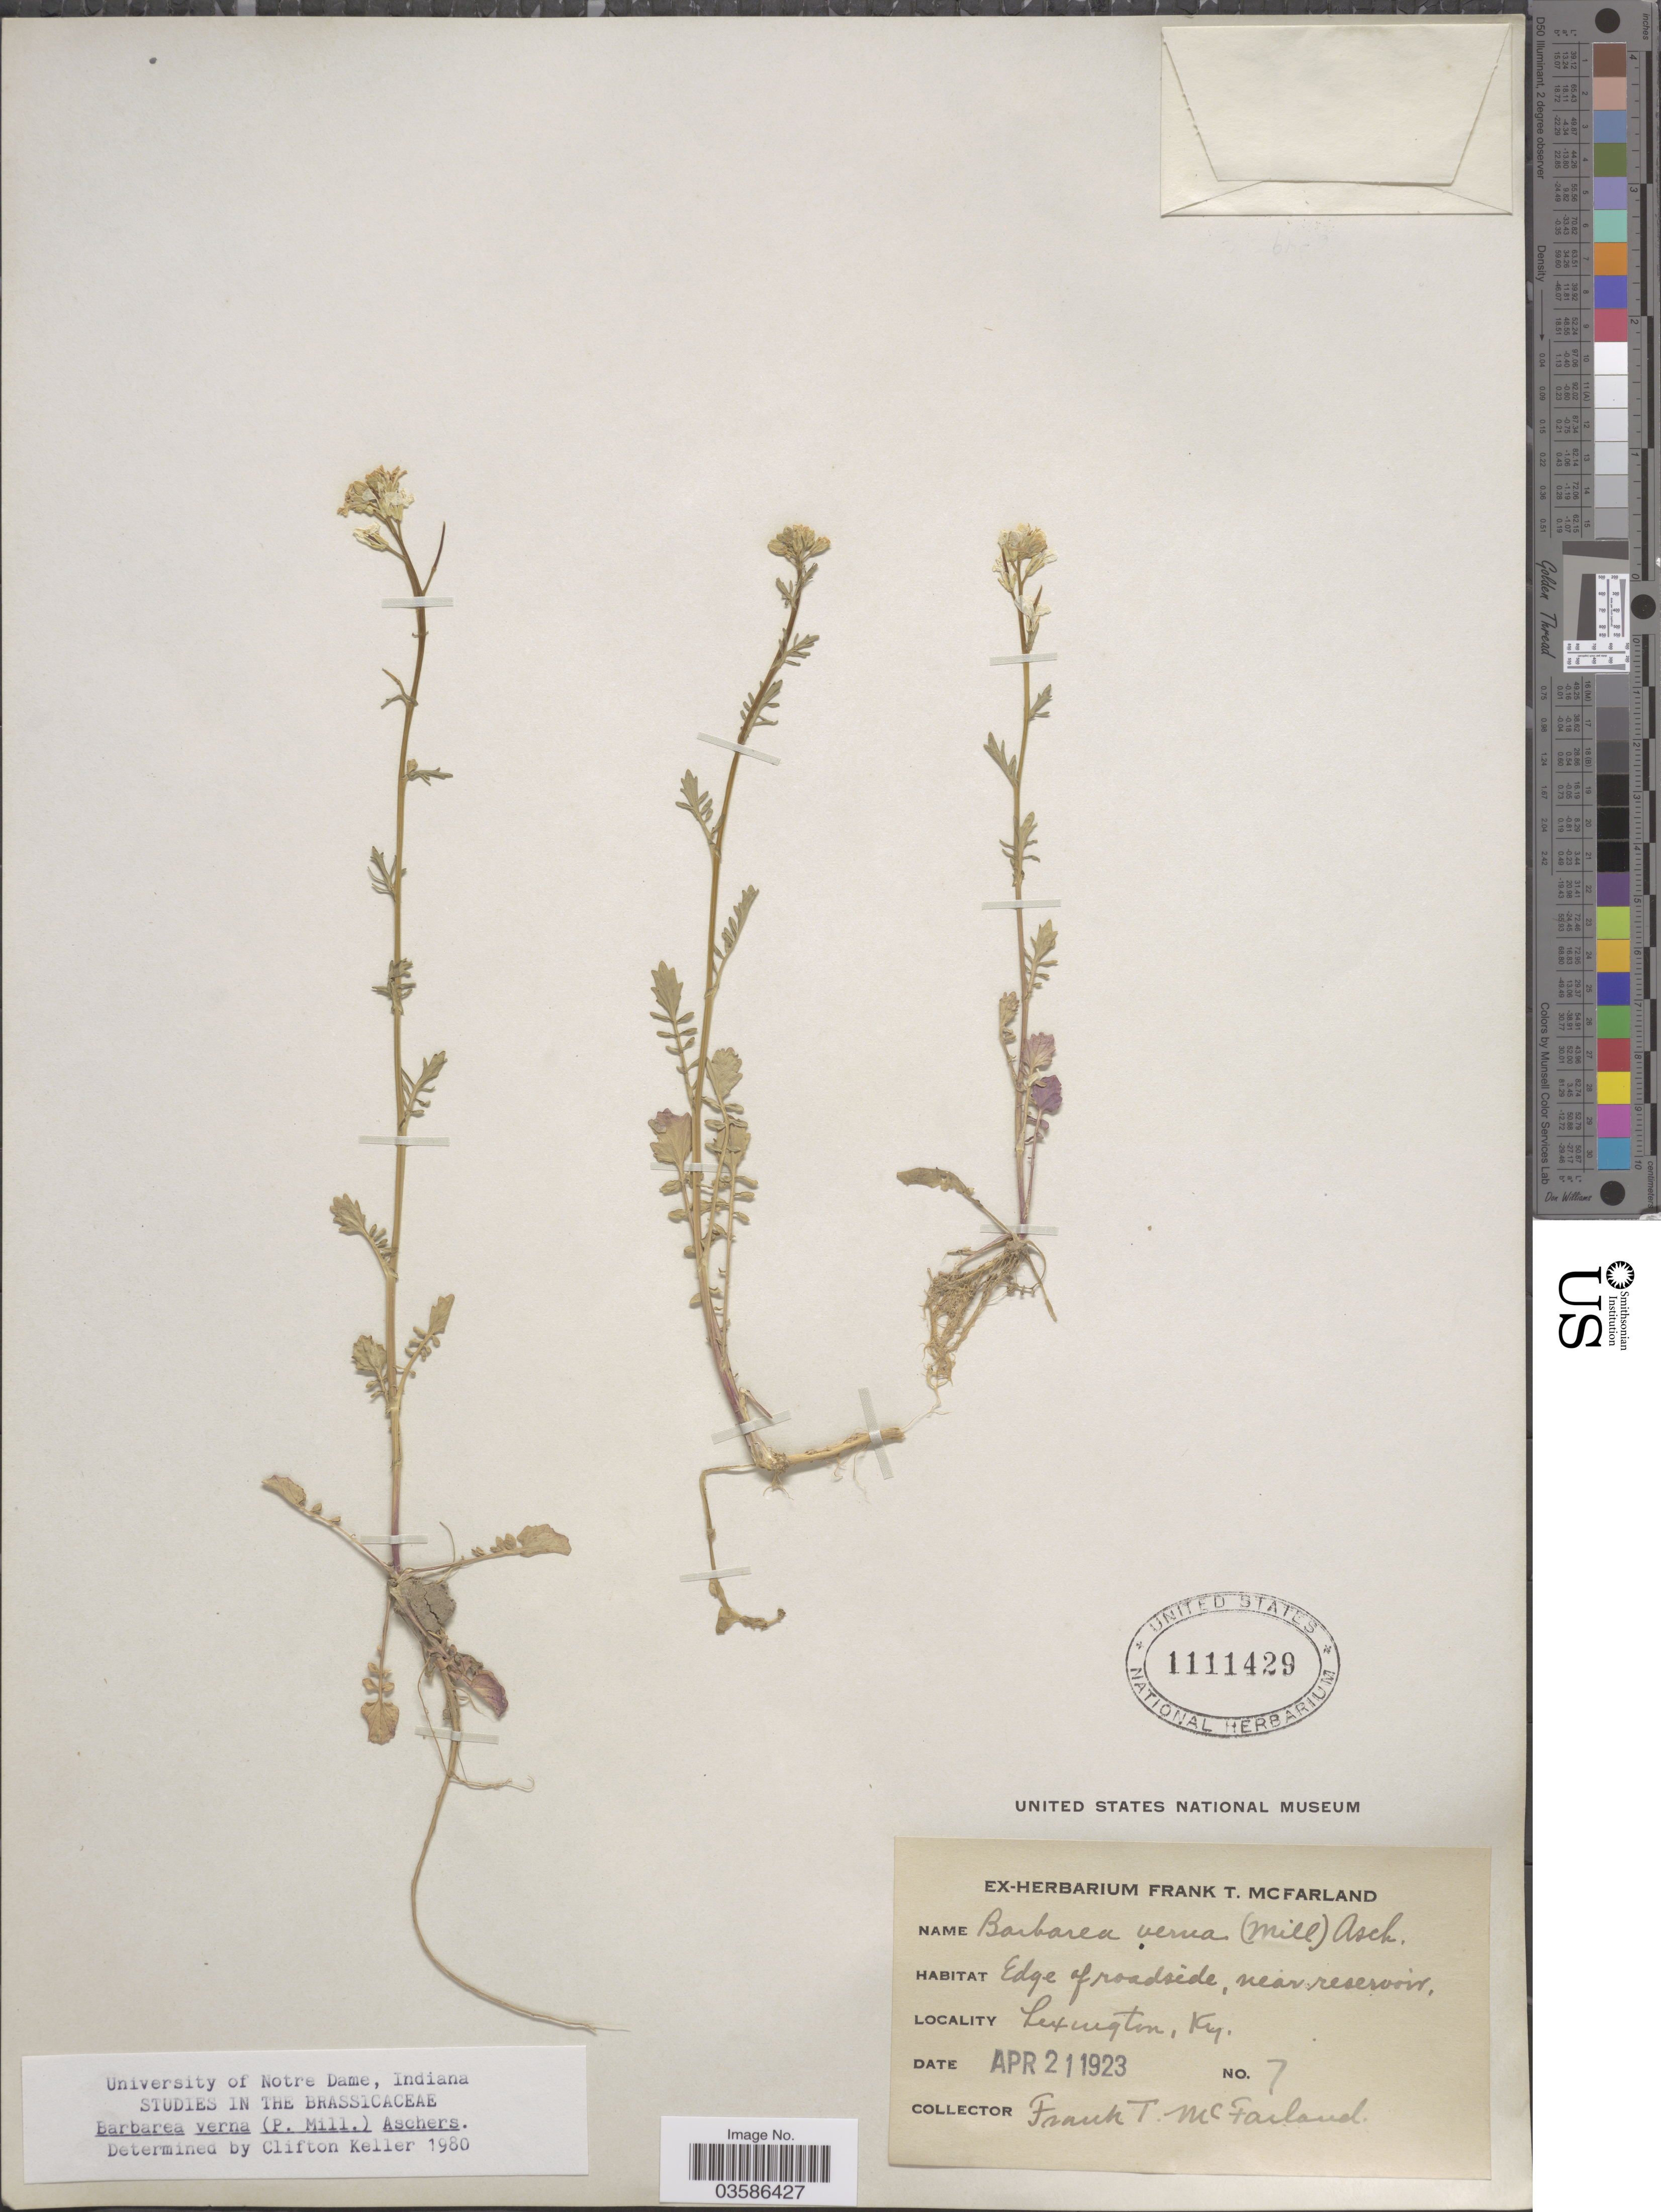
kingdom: Plantae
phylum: Tracheophyta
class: Magnoliopsida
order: Brassicales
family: Brassicaceae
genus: Barbarea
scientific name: Barbarea verna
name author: (Mill.) Asch.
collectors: F. McFarland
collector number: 7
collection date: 1923-04-21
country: United States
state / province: Kentucky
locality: Lexington.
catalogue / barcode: US 1111429